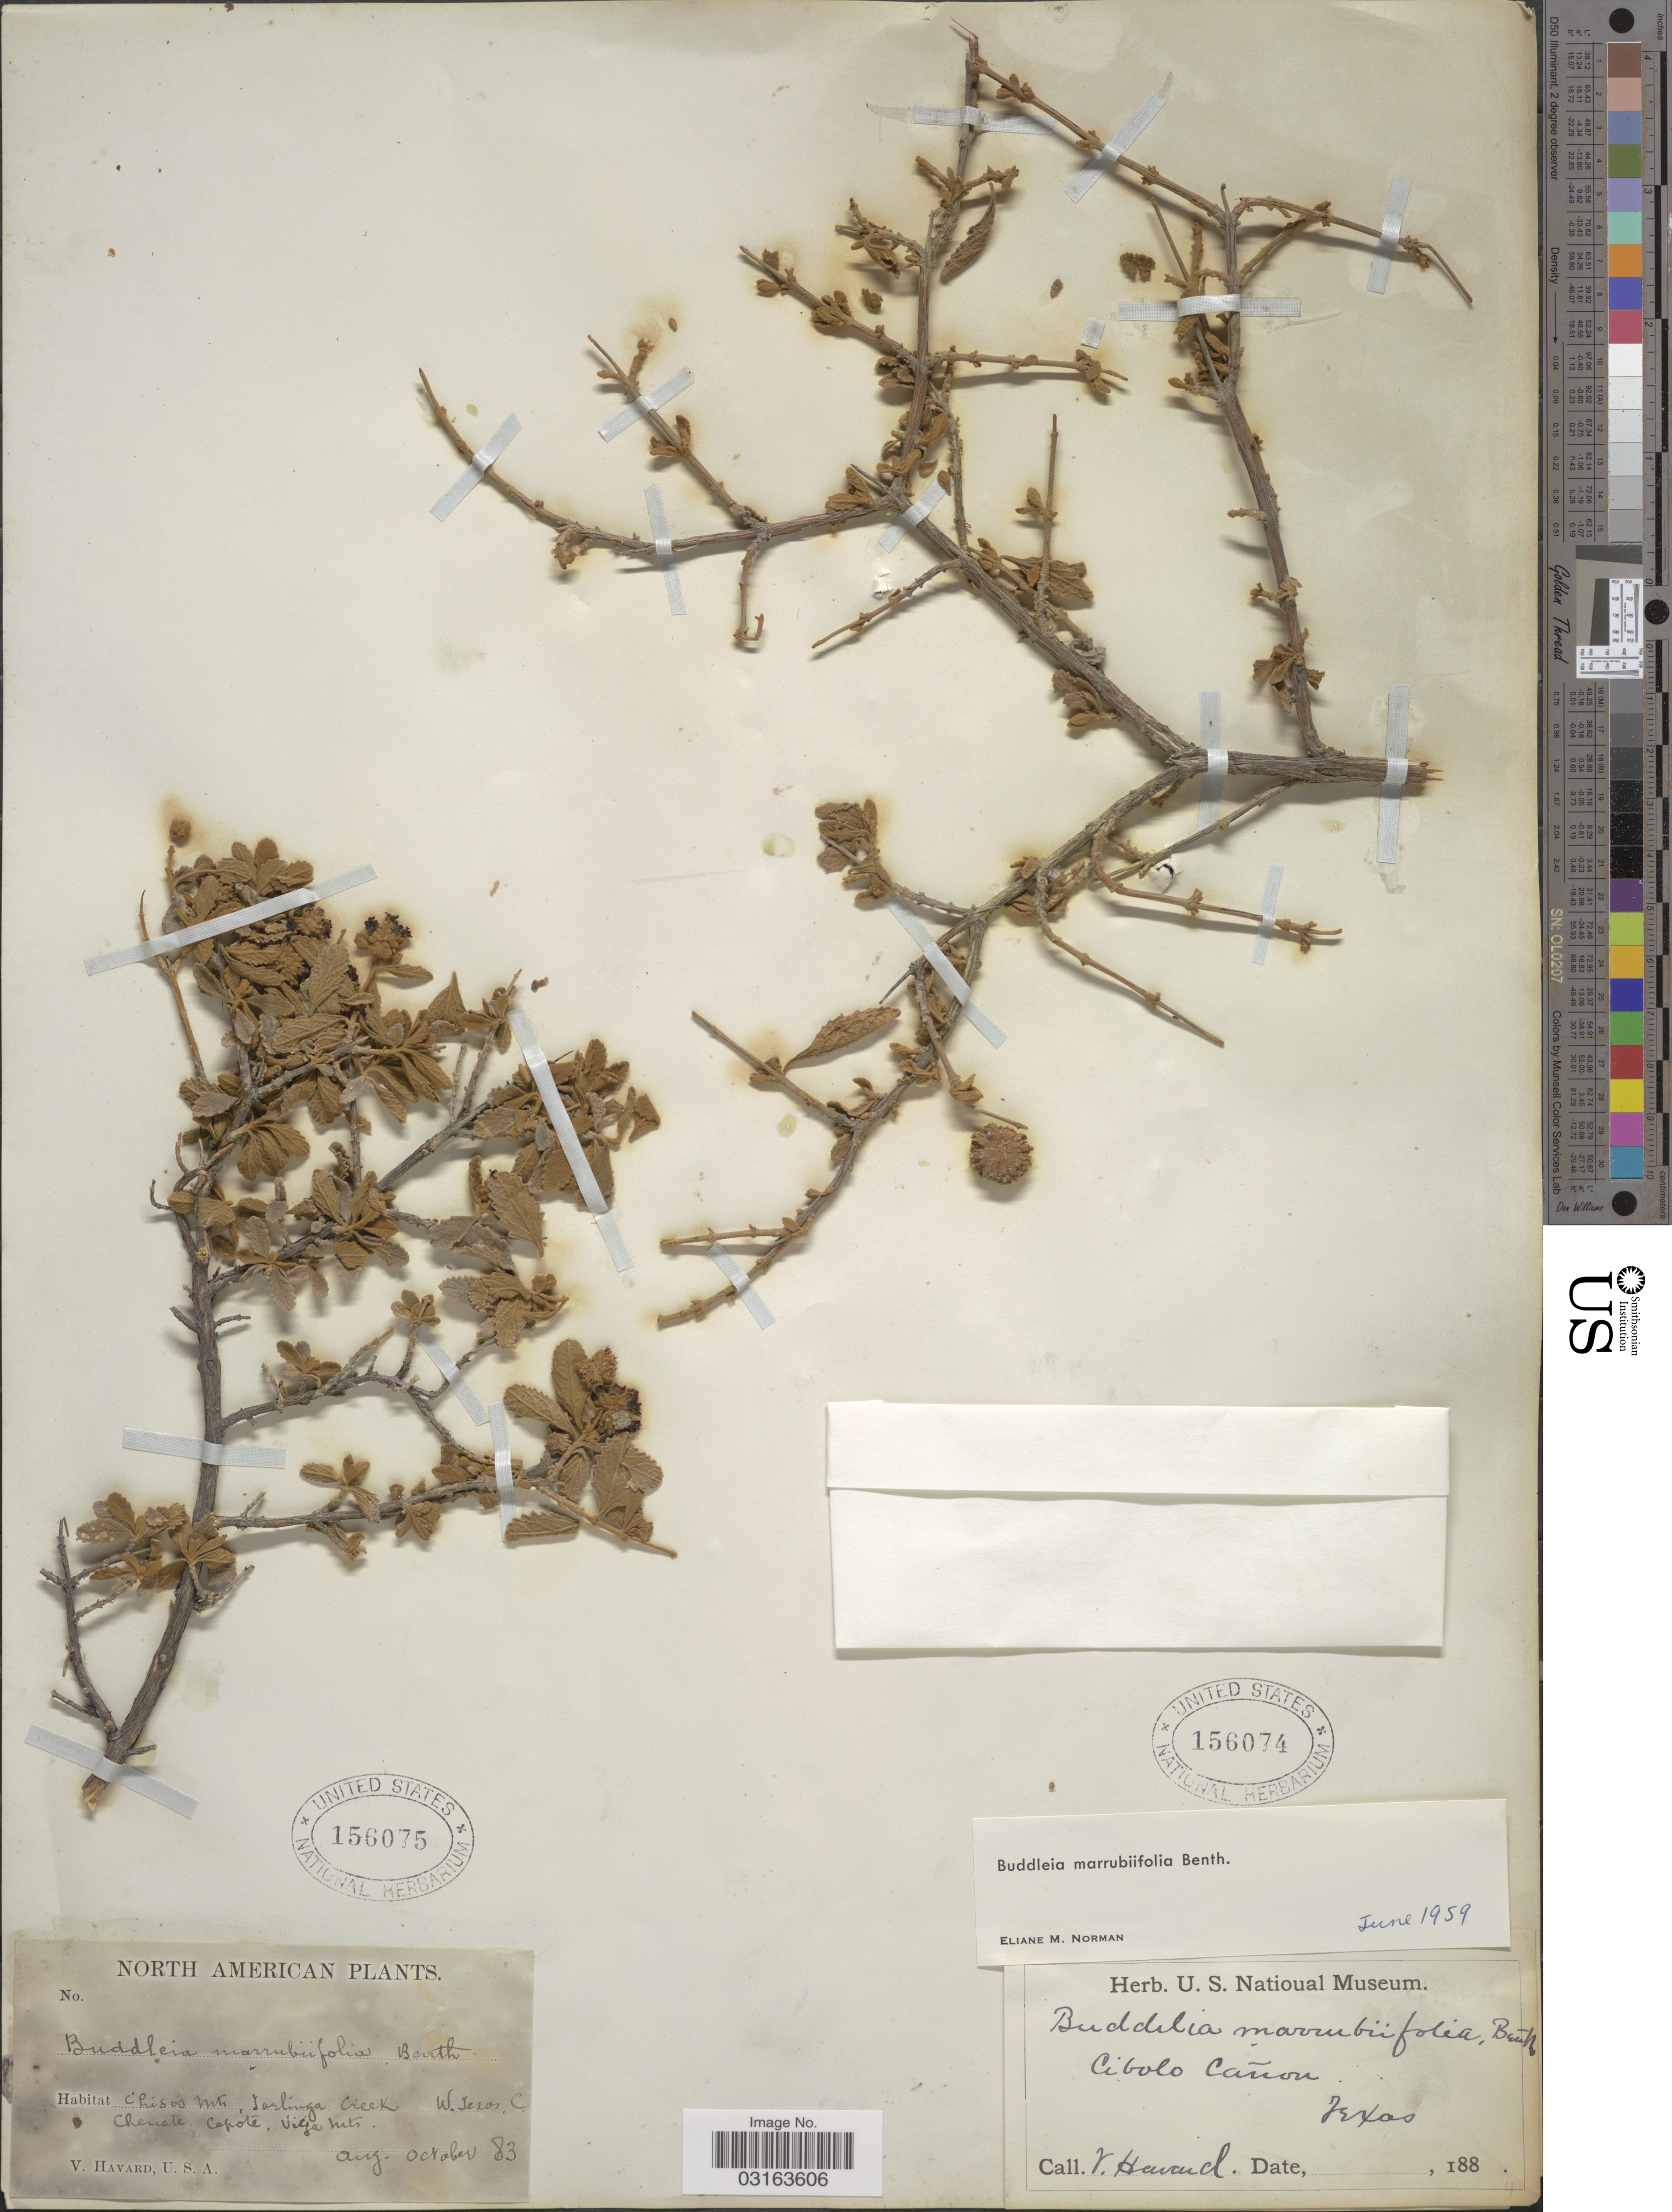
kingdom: Plantae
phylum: Tracheophyta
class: Magnoliopsida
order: Lamiales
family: Scrophulariaceae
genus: Buddleja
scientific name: Buddleja marrubiifolia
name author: Benth.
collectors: V. Havard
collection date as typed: Transcribed d/m/y: /8/83 to /10/83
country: United States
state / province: Texas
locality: Chisos Mts, Tarlinga Creek, W. Texas. C. Chenate; Capote, Vieja Mts.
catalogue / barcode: US 156075-2